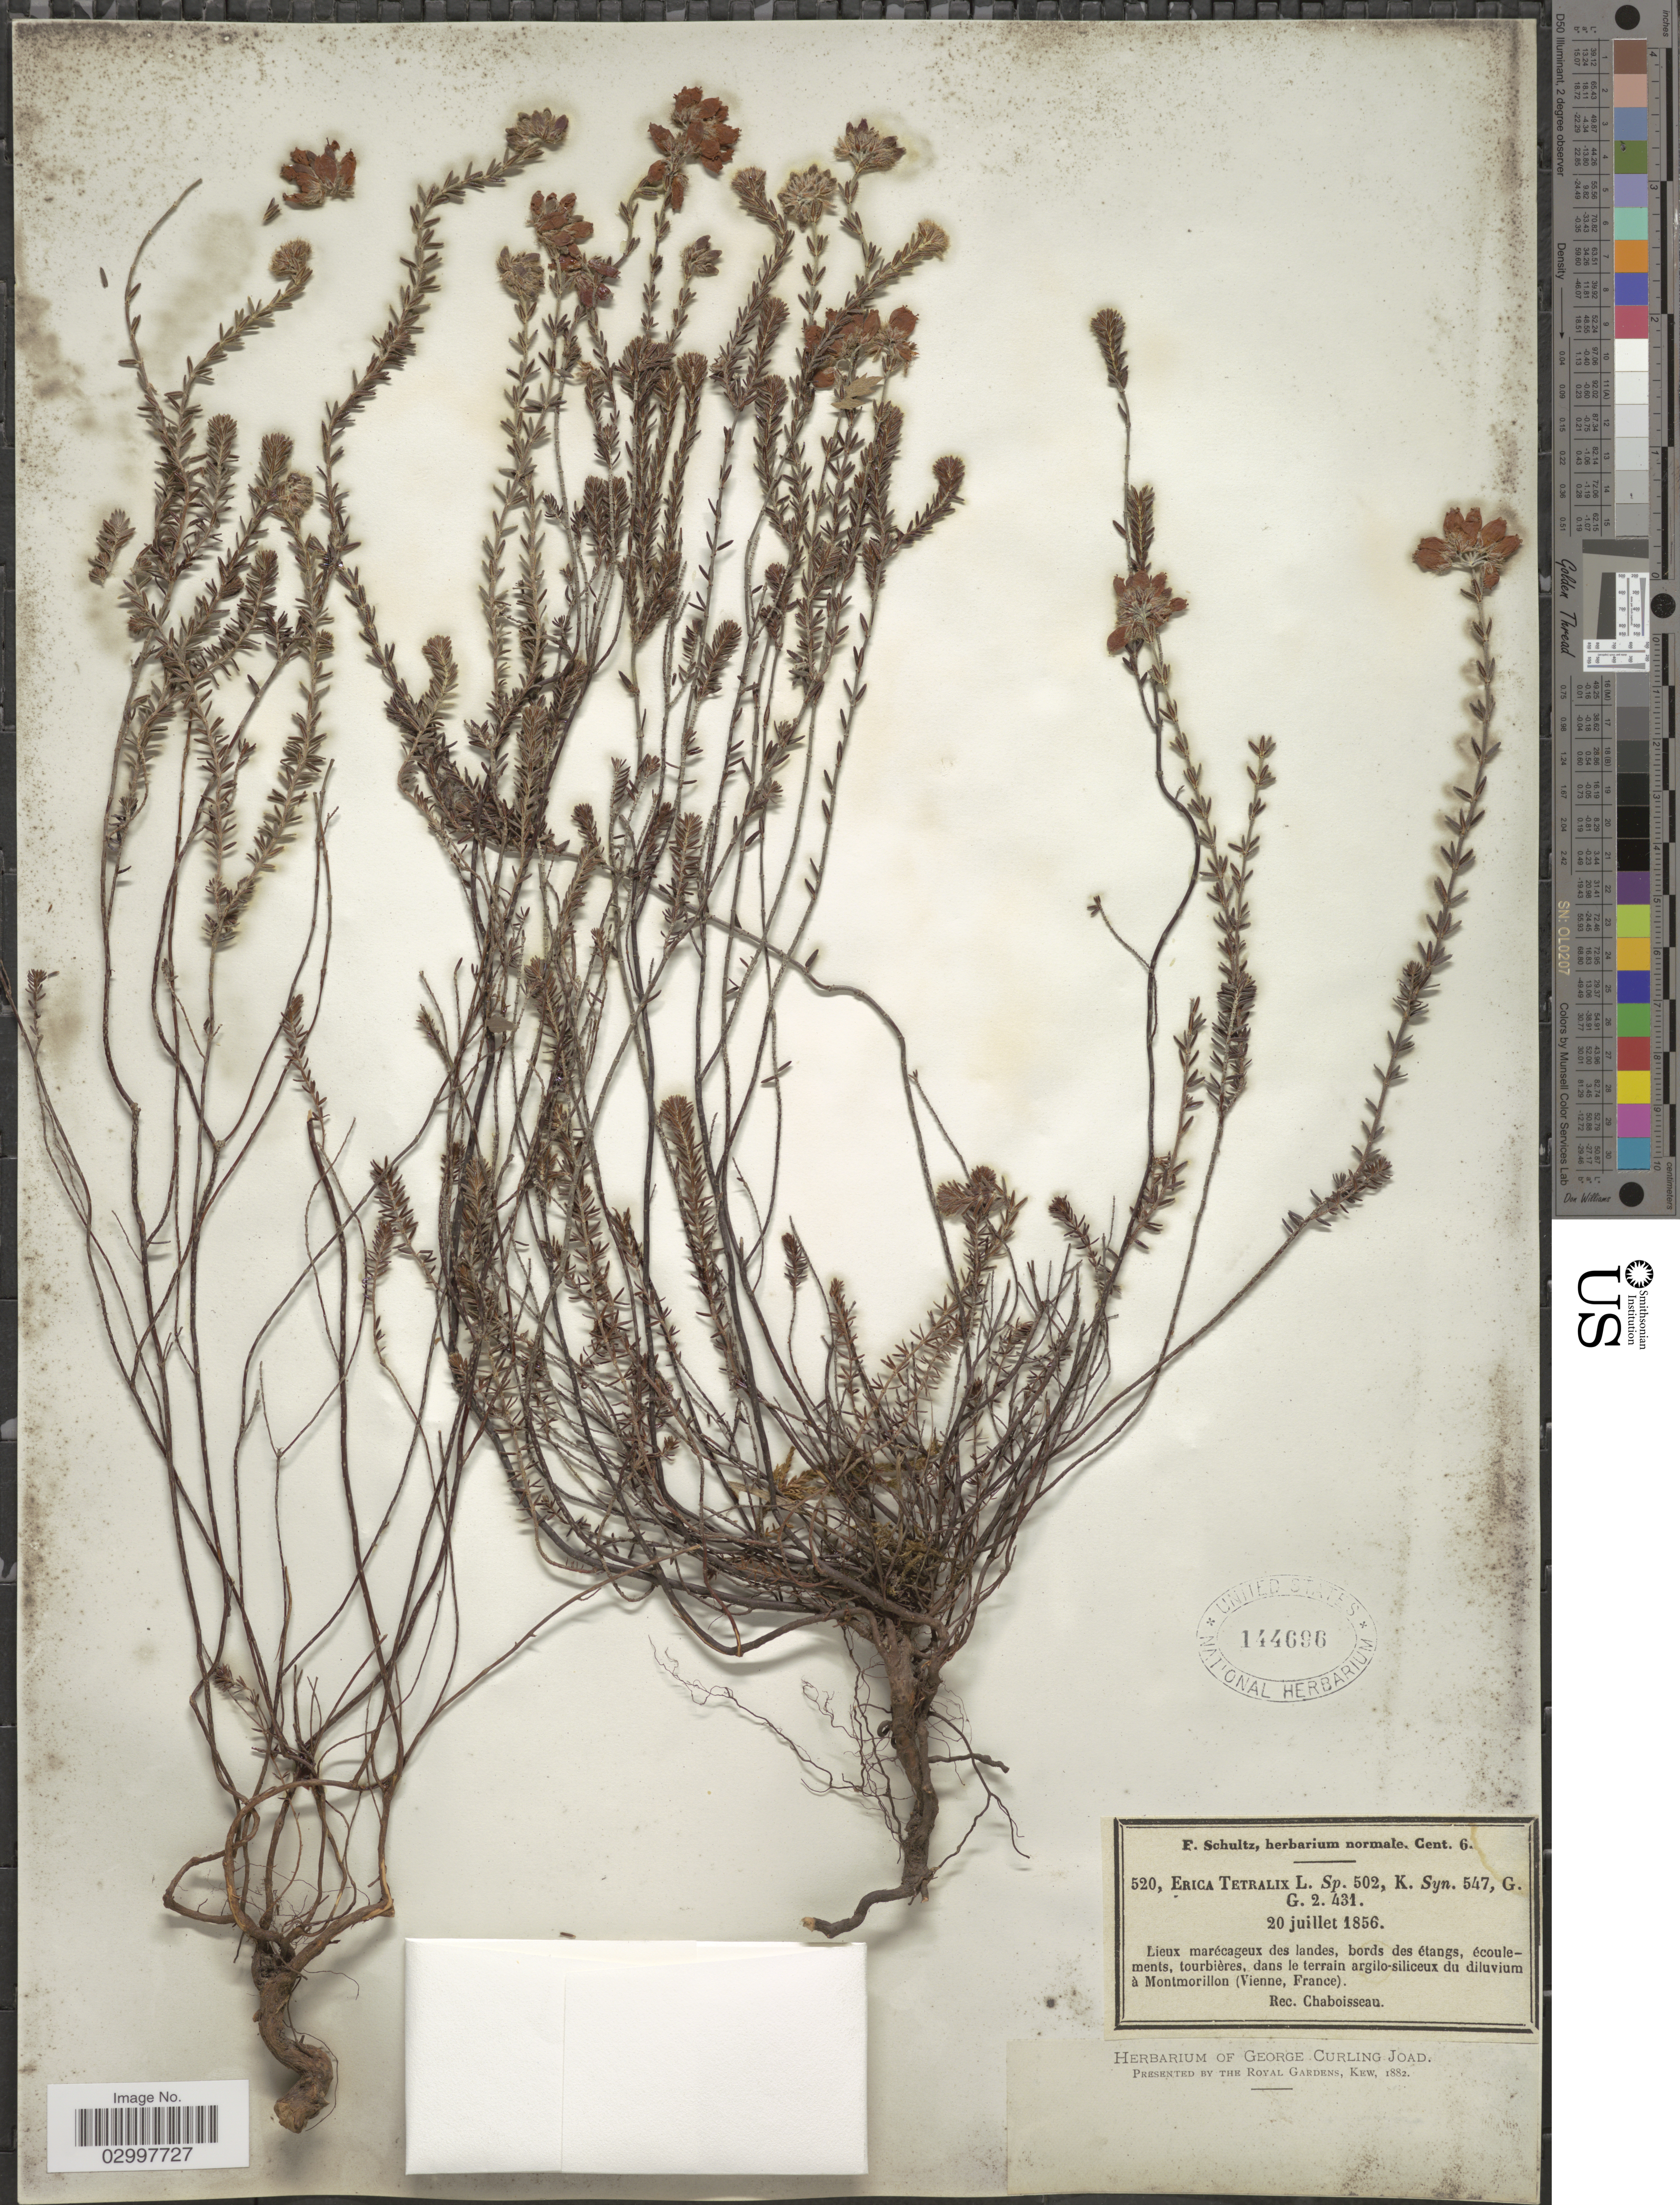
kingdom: Plantae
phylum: Tracheophyta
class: Magnoliopsida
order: Ericales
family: Ericaceae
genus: Erica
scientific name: Erica tetralix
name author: L.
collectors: Chaboisseau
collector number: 520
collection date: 1856-07-20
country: France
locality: Dans le terrain argilo-siliceux du diluvium à Montmorillon (Vienne).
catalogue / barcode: US 144696